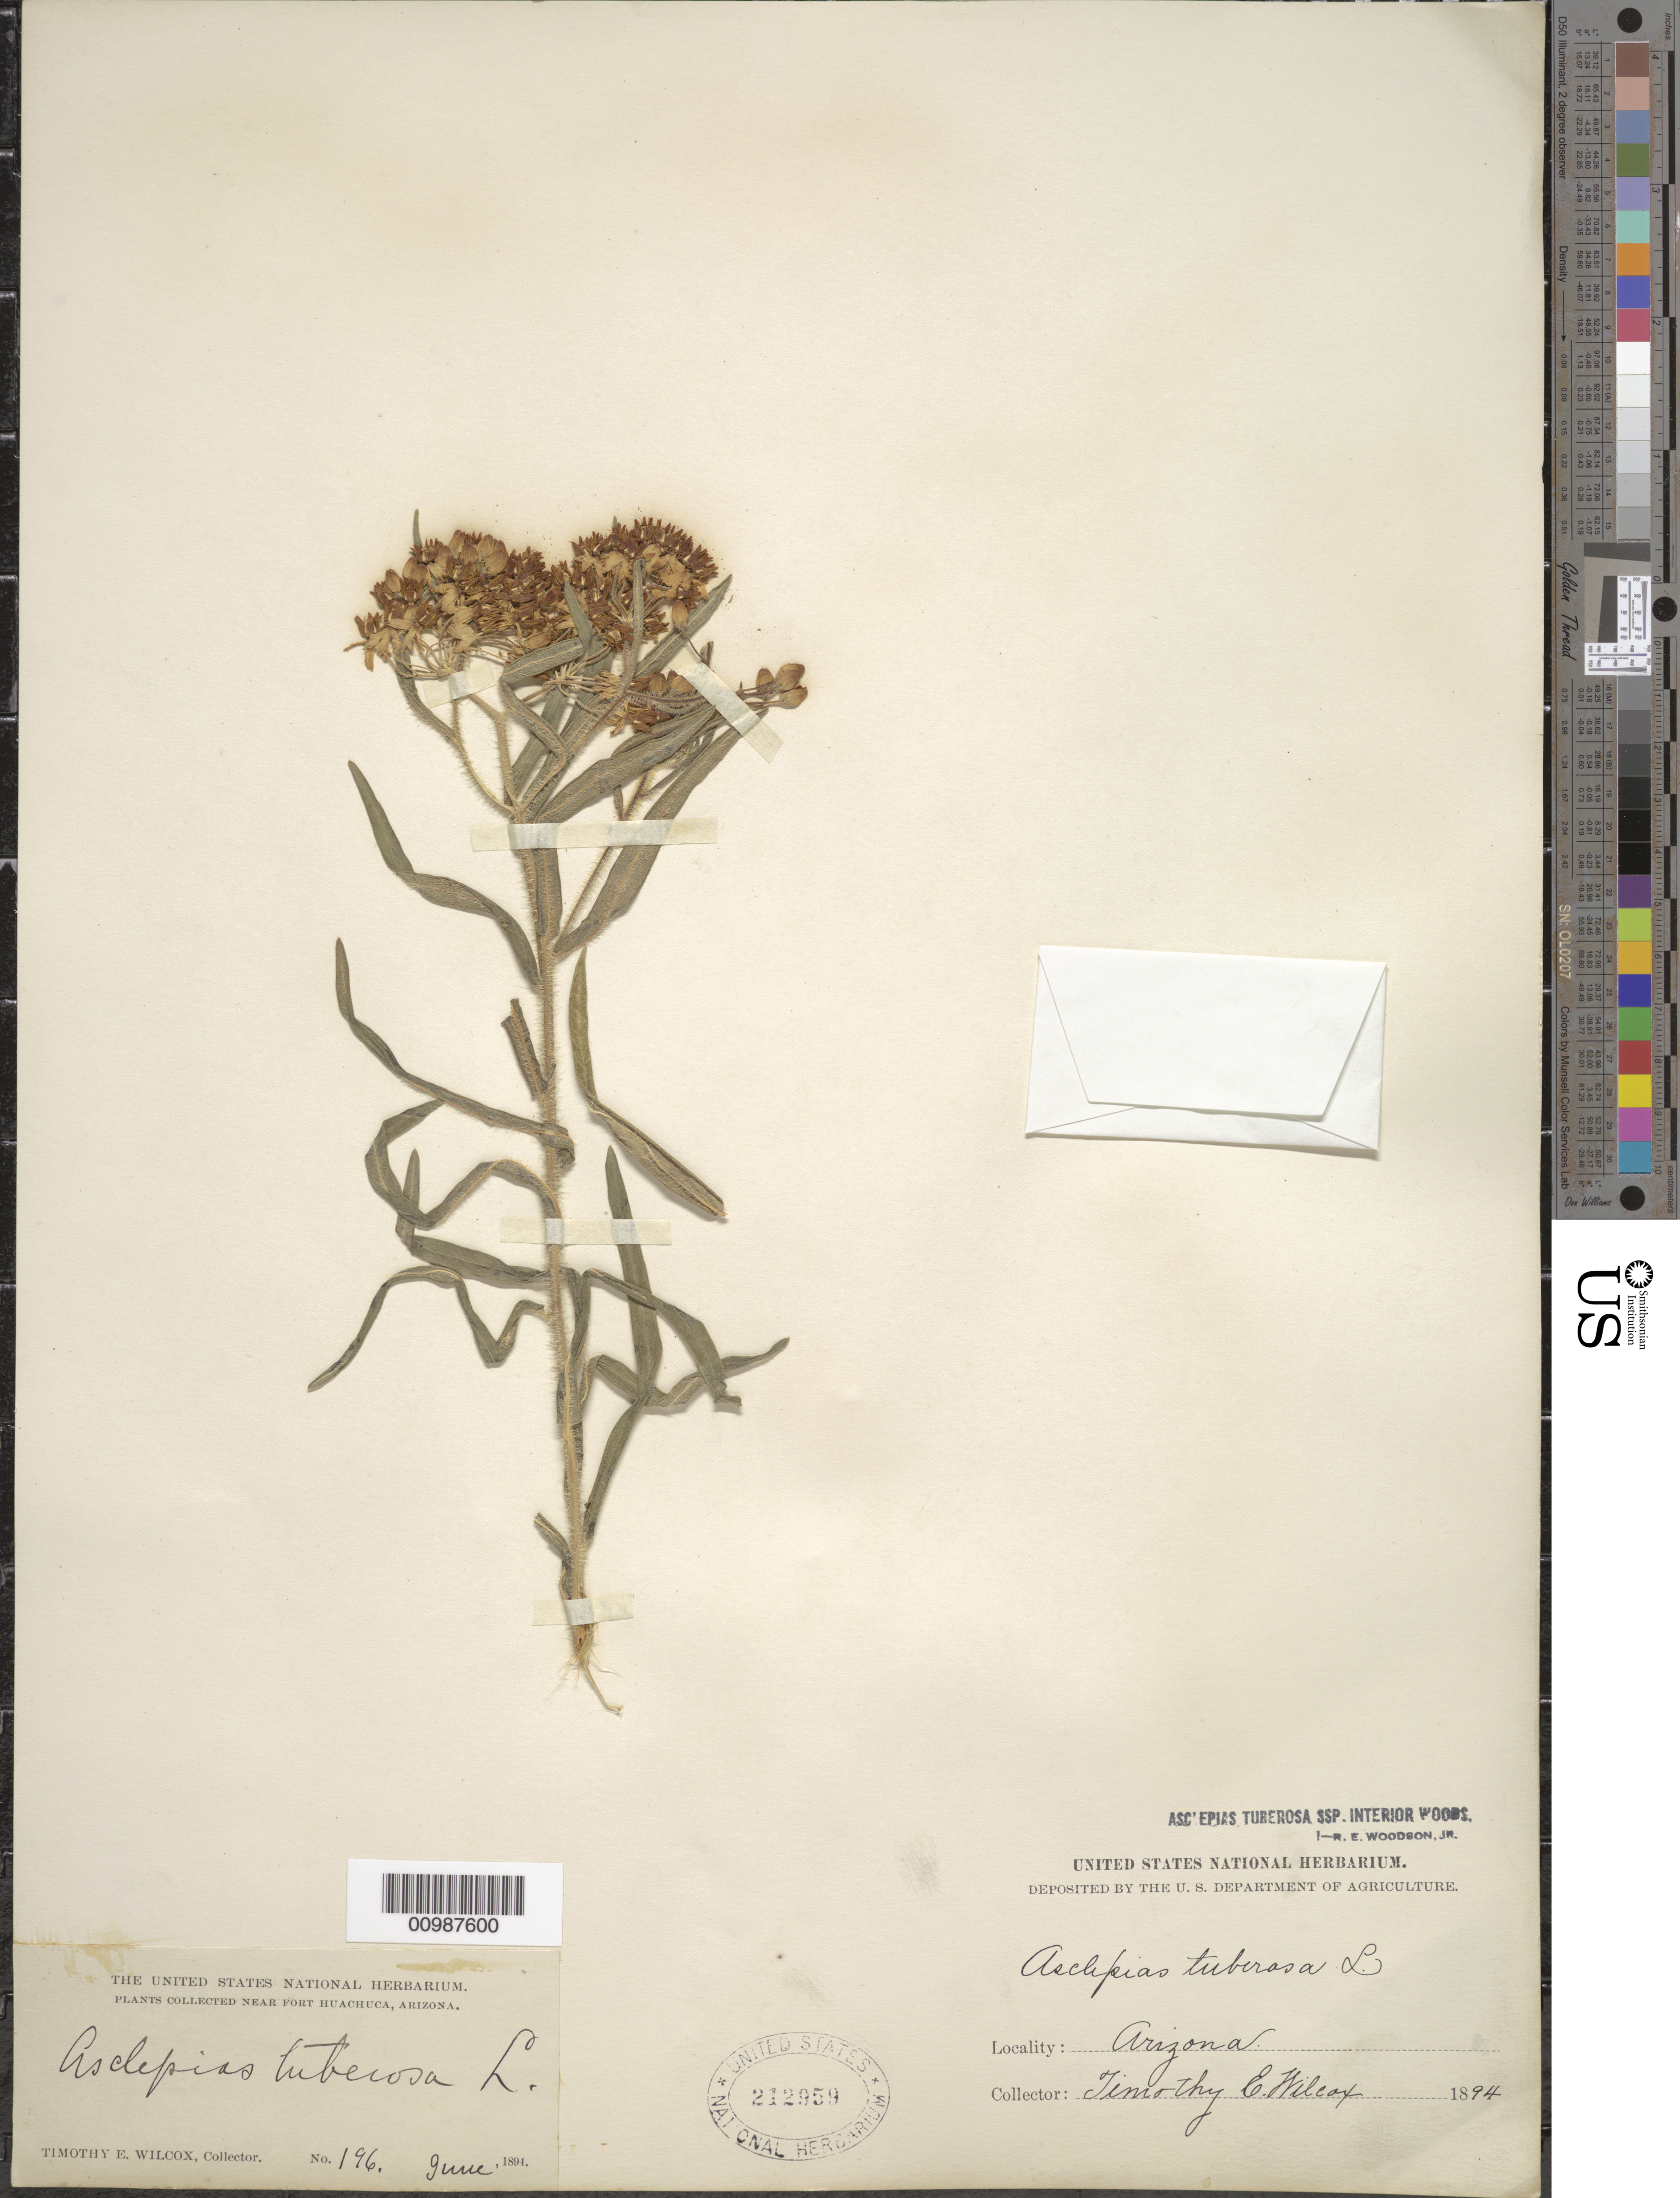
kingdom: Plantae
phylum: Tracheophyta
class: Magnoliopsida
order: Gentianales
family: Apocynaceae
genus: Asclepias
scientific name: Asclepias tuberosa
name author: L.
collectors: T. E. Wilcox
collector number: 196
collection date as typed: Jun 1894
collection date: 1894-06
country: United States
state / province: Arizona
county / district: Cochise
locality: Near Fort Huachuca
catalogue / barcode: US 212959